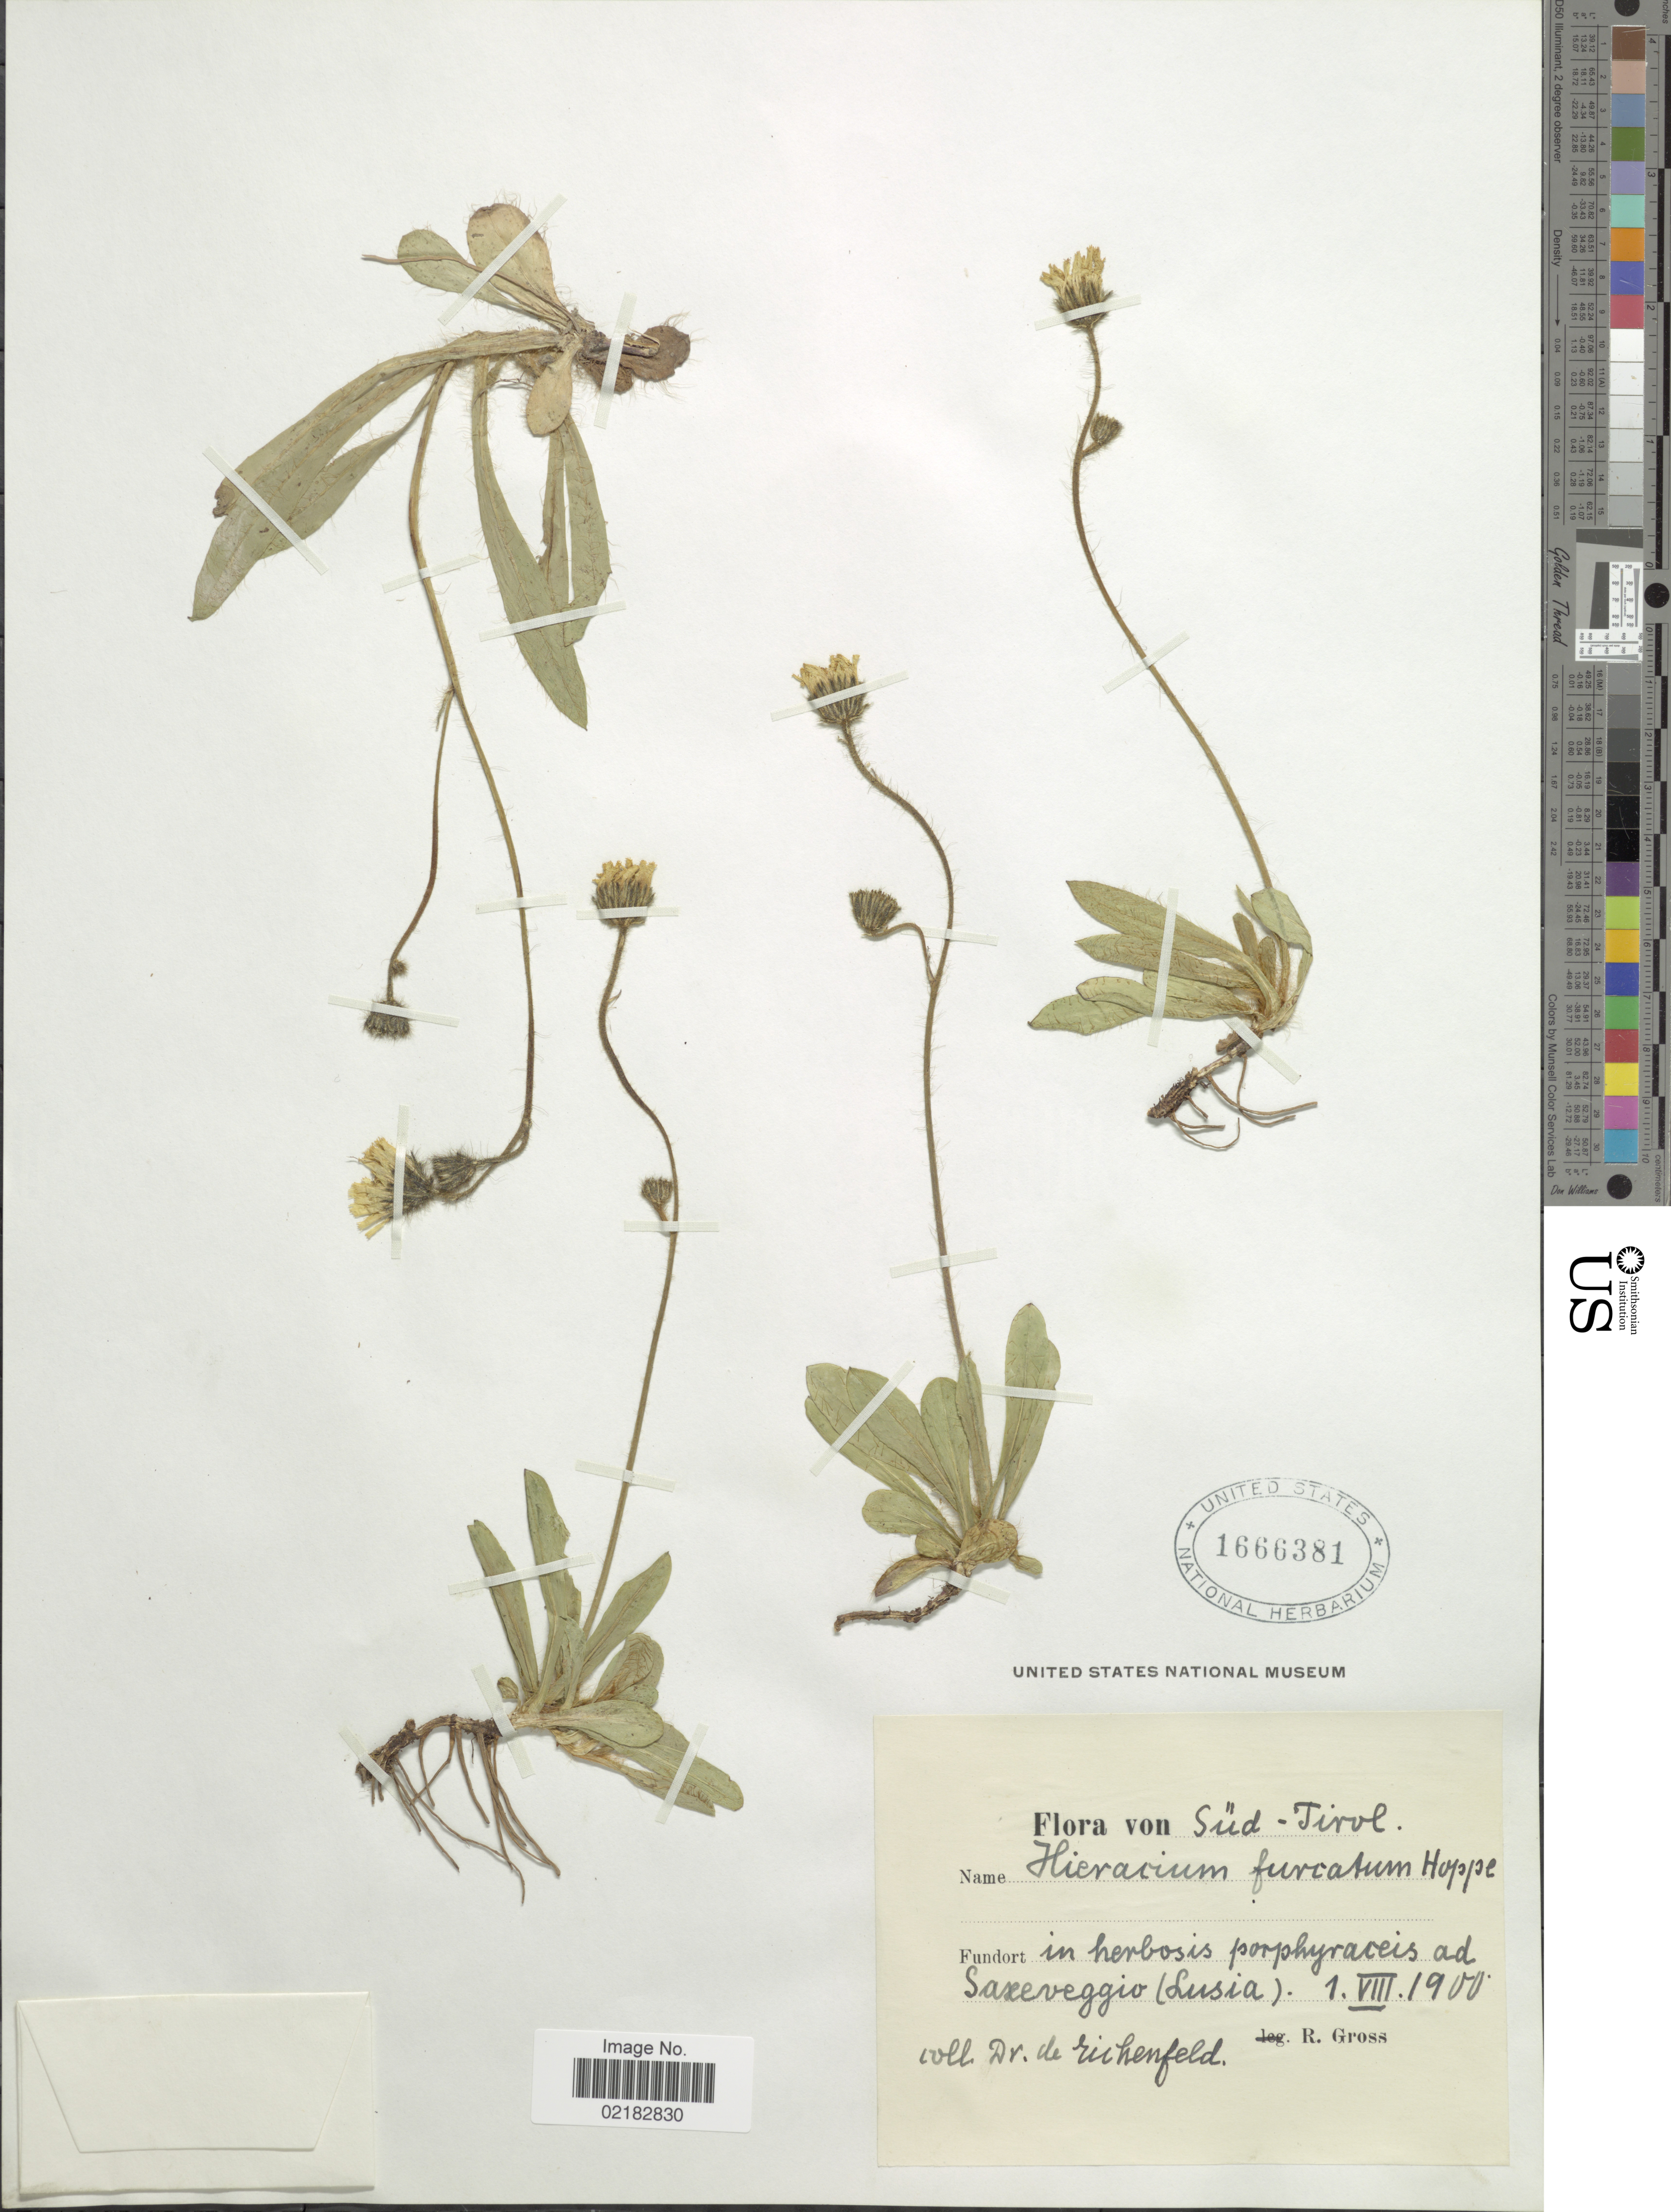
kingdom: Plantae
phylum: Tracheophyta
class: Magnoliopsida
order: Asterales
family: Asteraceae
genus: Pilosella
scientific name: Pilosella acutifolia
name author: (Vill.) Arvet-Touvet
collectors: -- de Eichenfeld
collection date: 1900-08-01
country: Italy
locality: Sud-Tirol, in herbosis porphyraceis ad saxeveggio (lusia)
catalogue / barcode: US 1666381